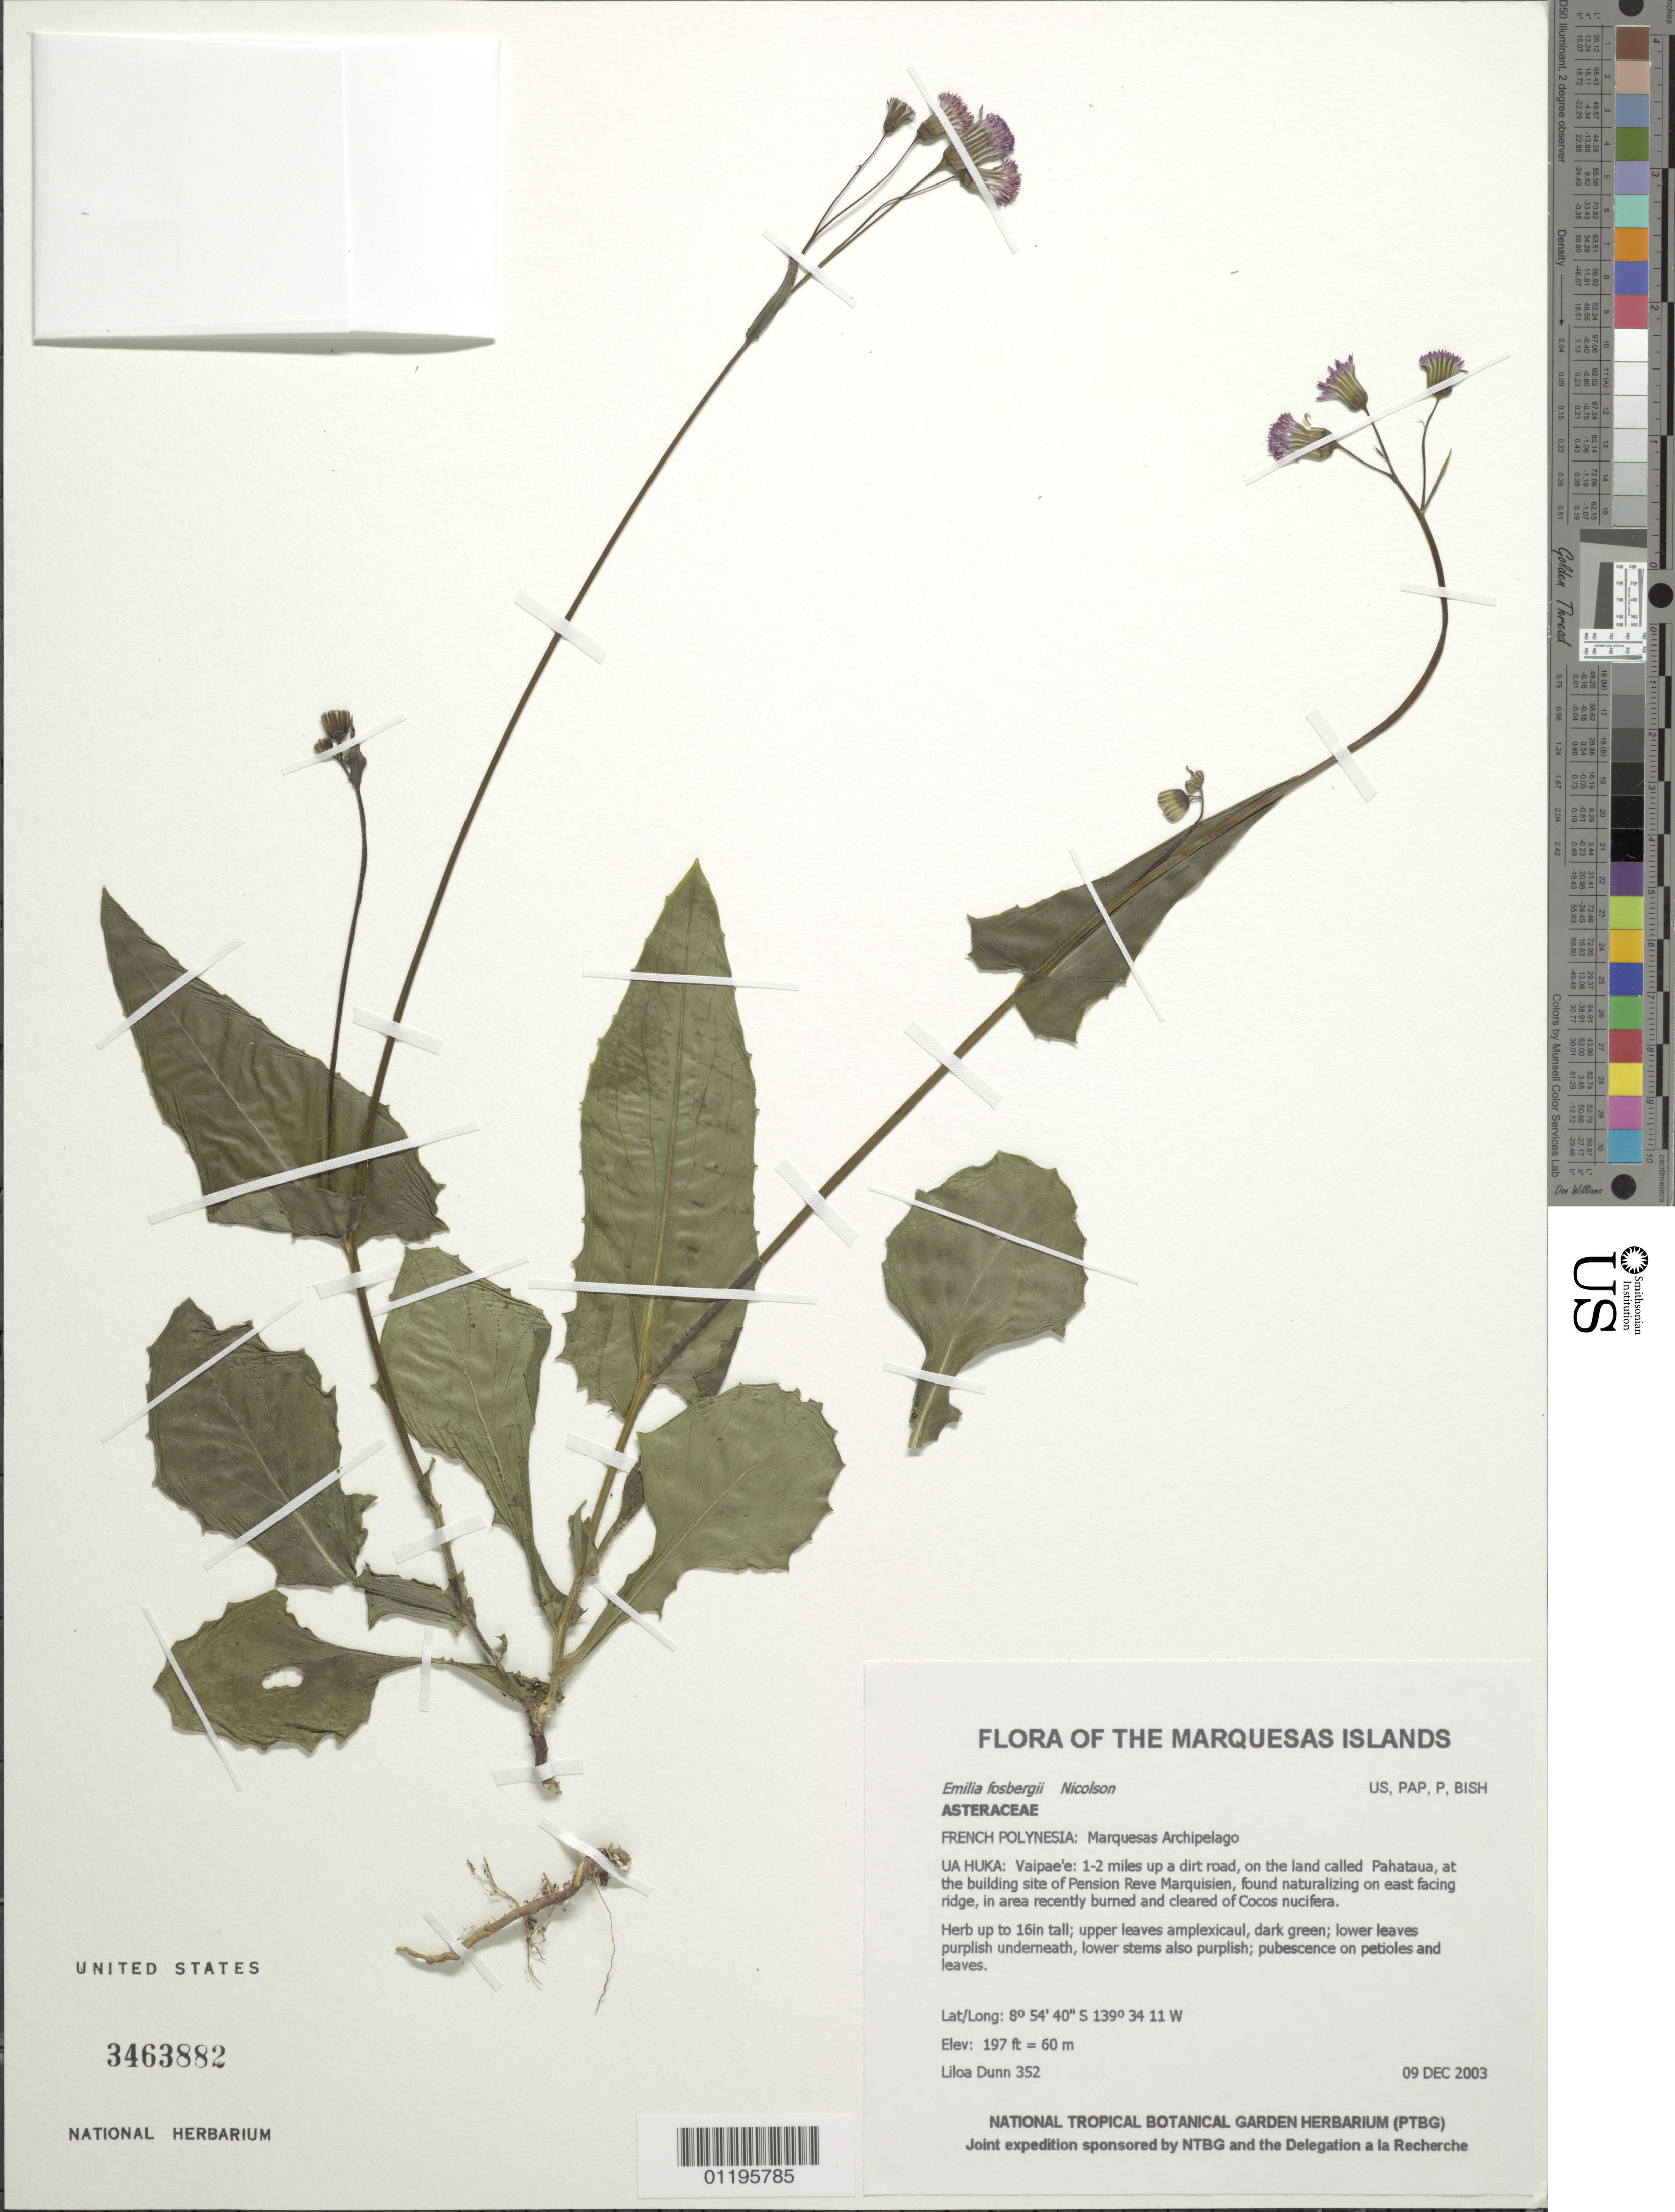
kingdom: Plantae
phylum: Tracheophyta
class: Magnoliopsida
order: Asterales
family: Asteraceae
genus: Emilia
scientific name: Emilia fosbergii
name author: Nicolson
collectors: L. Dunn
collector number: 352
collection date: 2003-12-09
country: French Polynesia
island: Ua Huka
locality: Vaipae'e: 1-2 miles up a dirt road, on the land called Pahataua, at the building site of Pension Reve Marquisien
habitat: Found naturalizing on east facing ridge, in area recently burned and cleared of Cocos nucifera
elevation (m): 60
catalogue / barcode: US 3463882